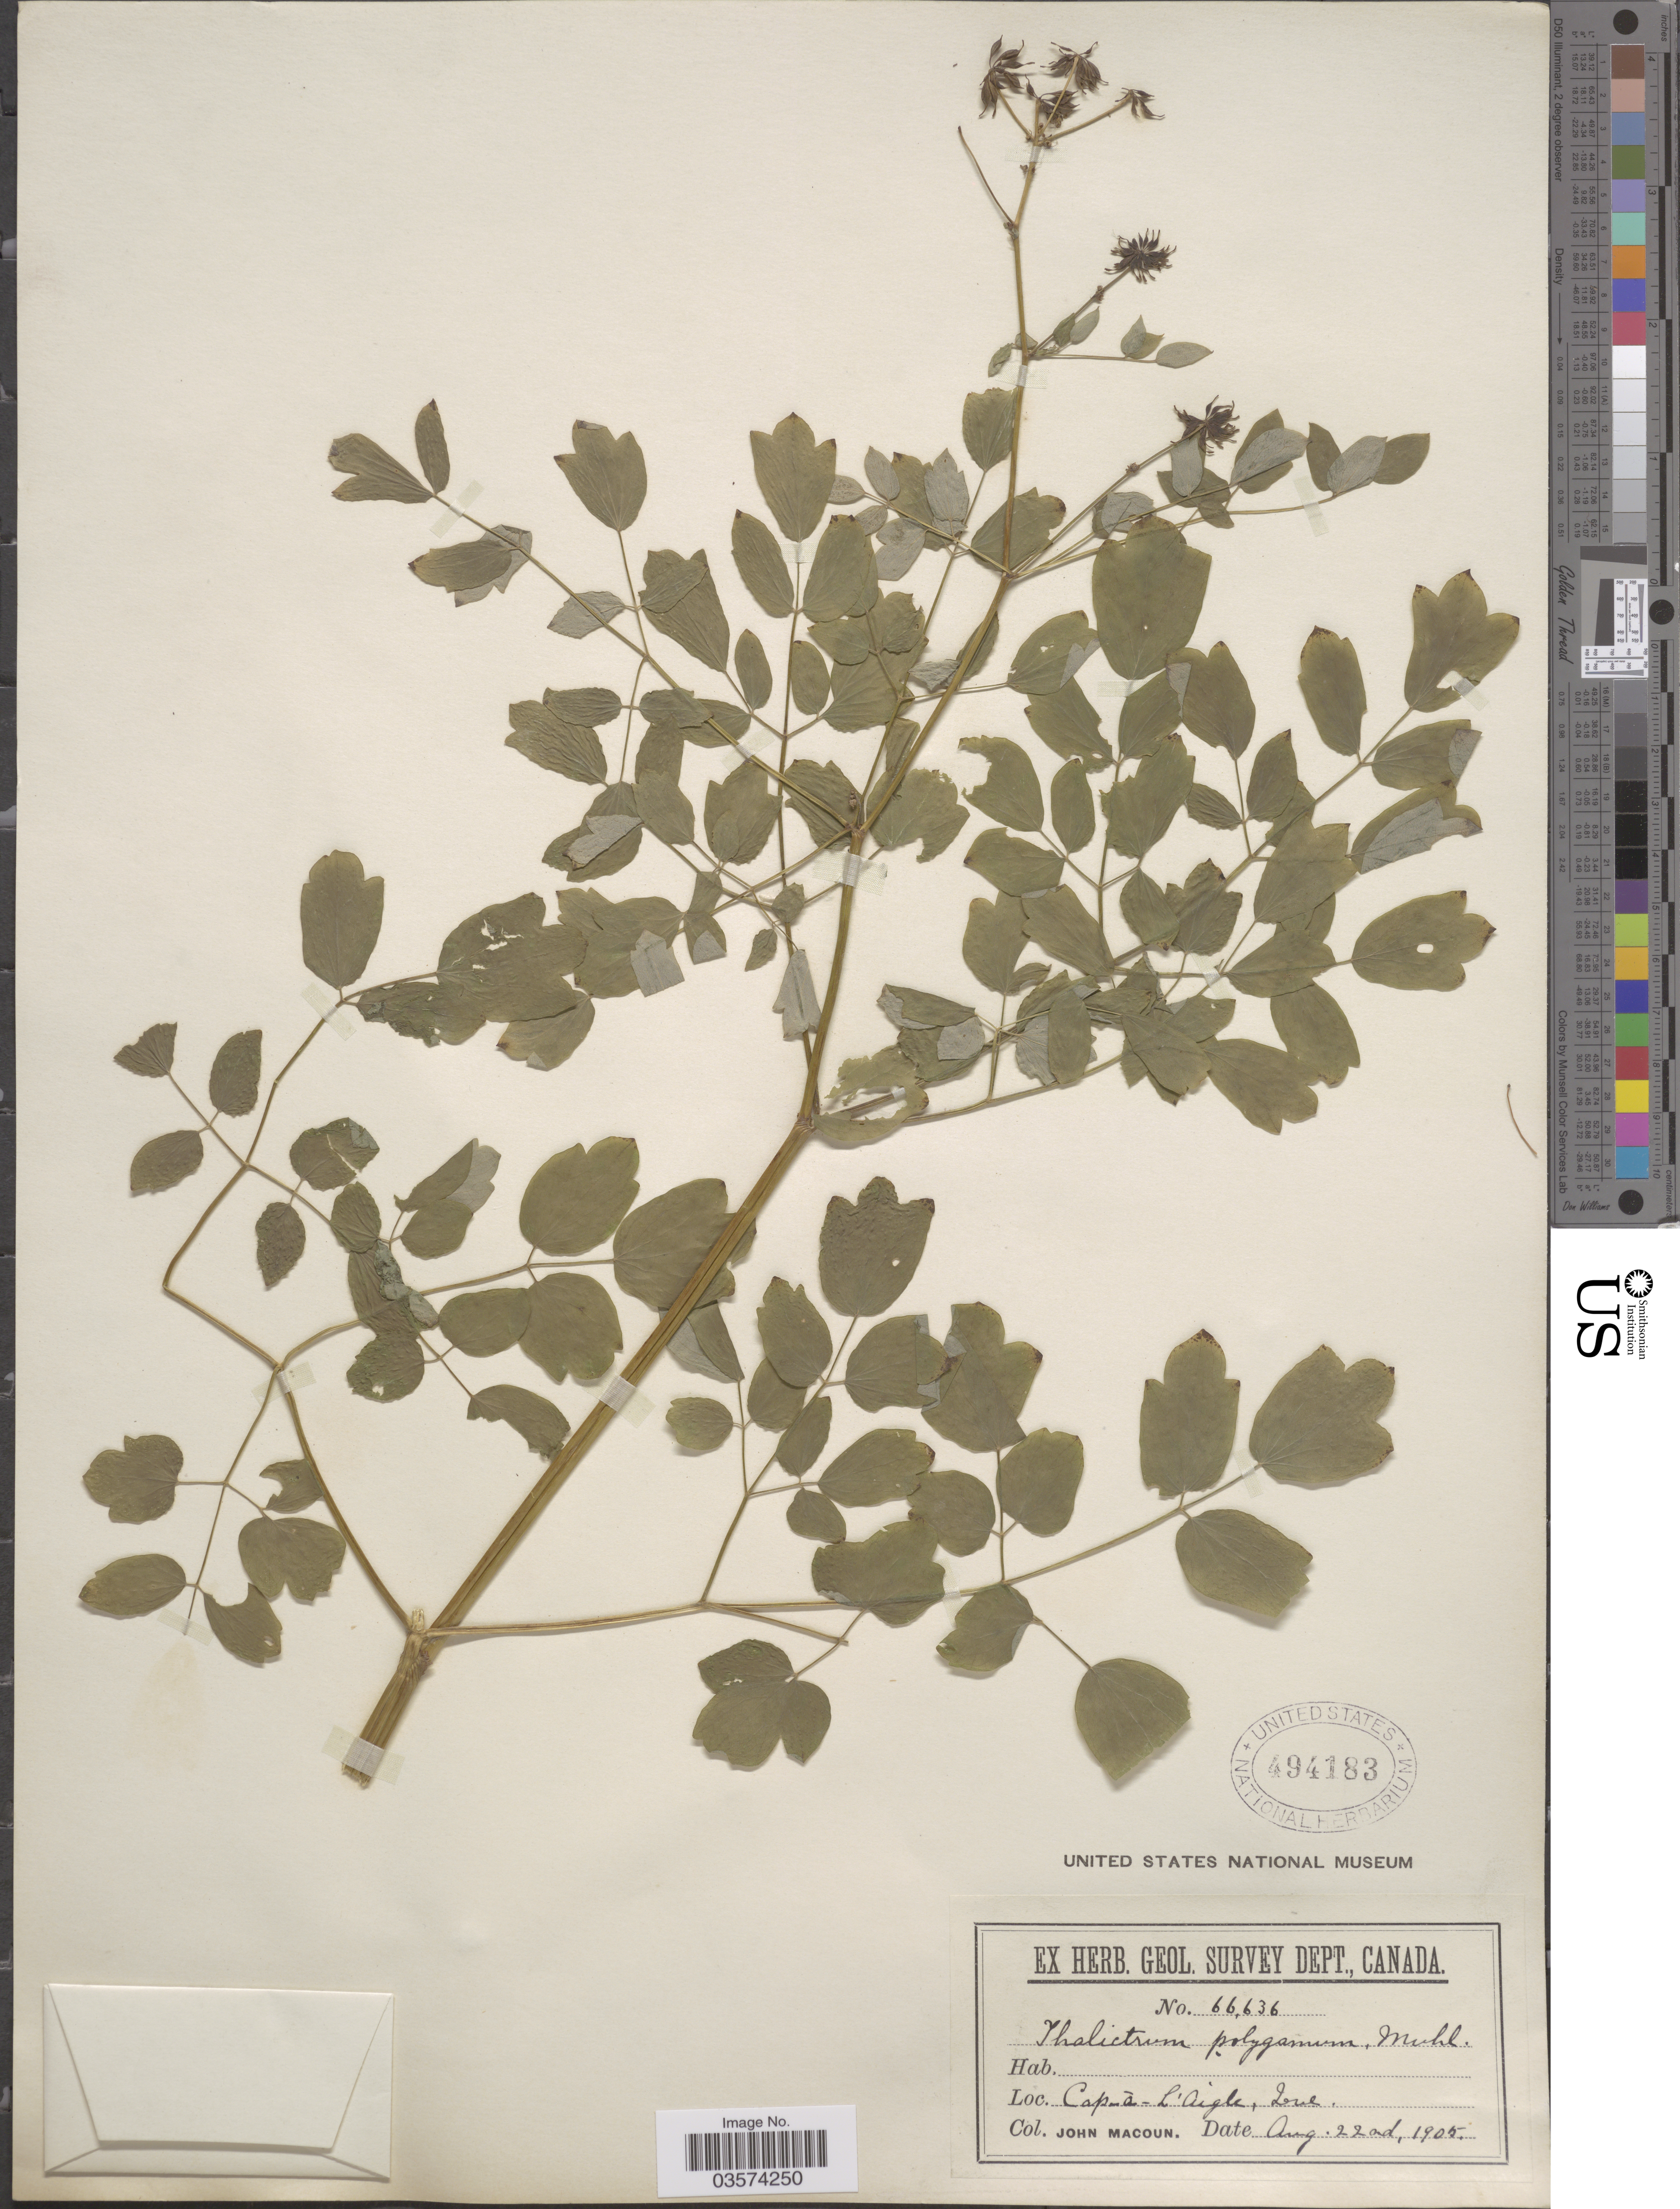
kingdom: Plantae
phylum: Tracheophyta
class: Magnoliopsida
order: Ranunculales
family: Ranunculaceae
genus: Thalictrum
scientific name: Thalictrum pubescens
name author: Pursh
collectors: J. Macoun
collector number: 66636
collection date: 1905-08-22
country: Canada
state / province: Quebec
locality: Cap-à-L'Aigle.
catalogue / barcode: US 494183